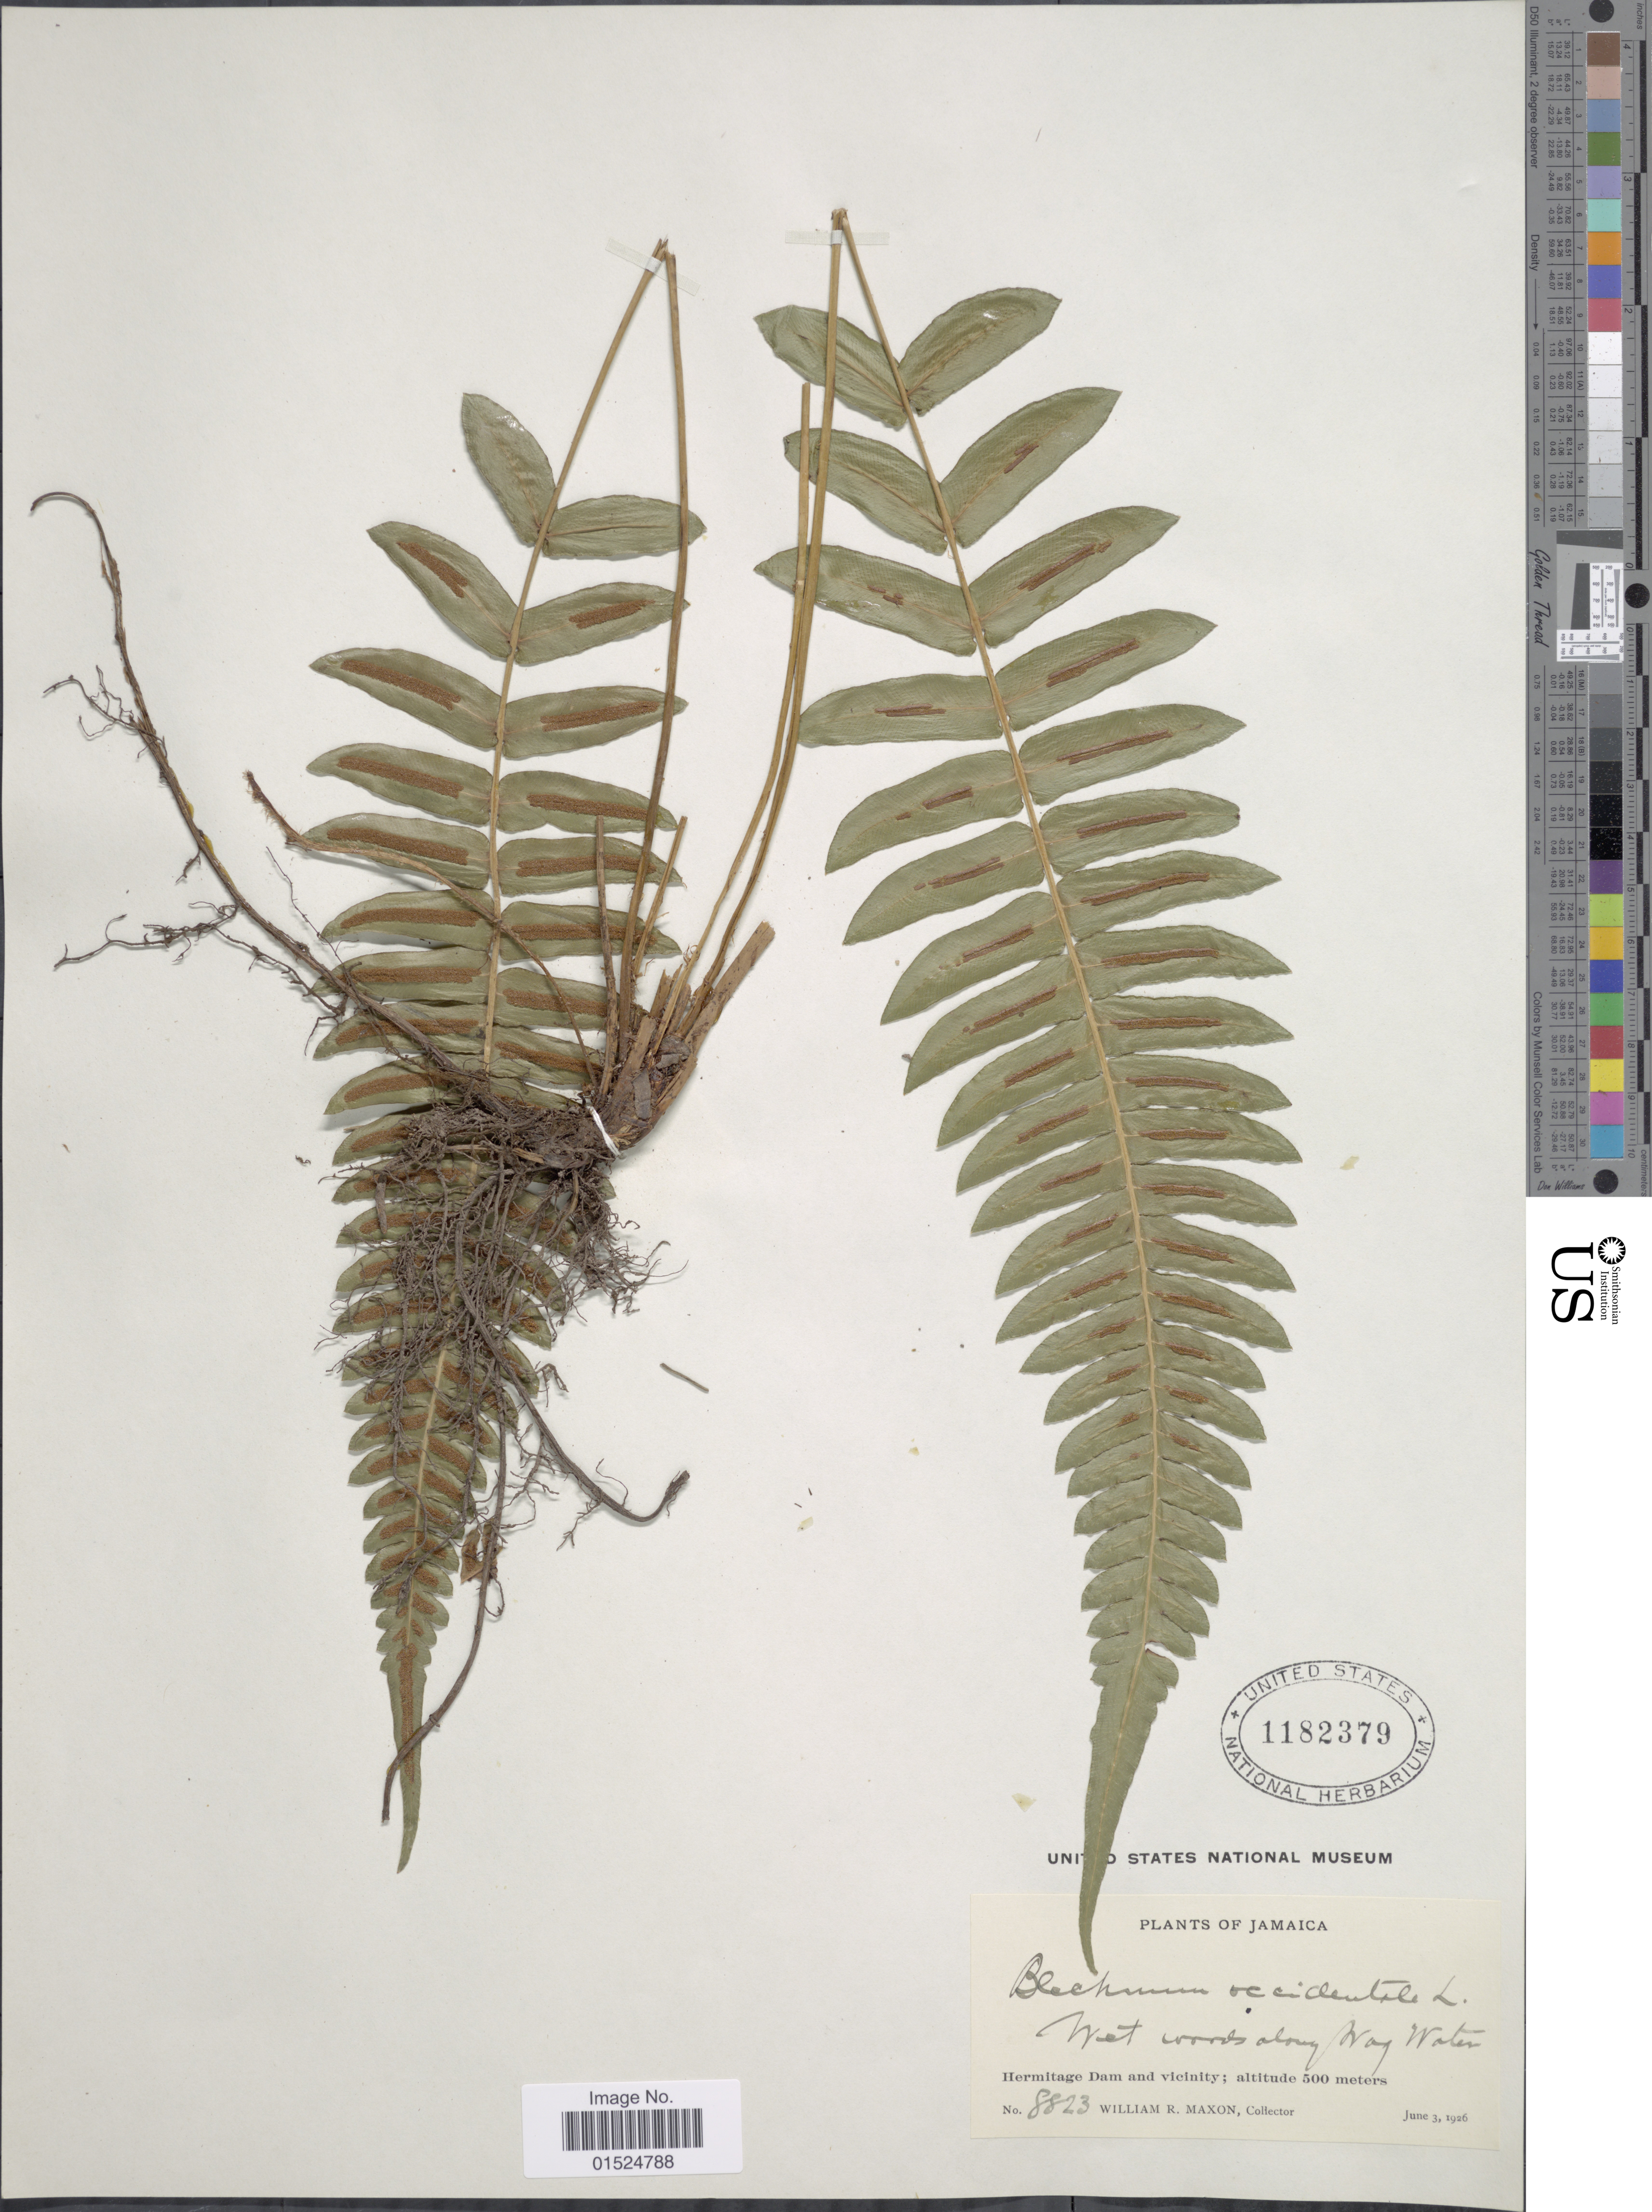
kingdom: Plantae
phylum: Tracheophyta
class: Polypodiopsida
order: Polypodiales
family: Blechnaceae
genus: Blechnum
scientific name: Blechnum glandulosum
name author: Link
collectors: W. R. Maxon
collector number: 8823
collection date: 1926-06-03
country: Jamaica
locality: Hermitage Dam and vicinity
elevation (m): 500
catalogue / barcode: US 1182379